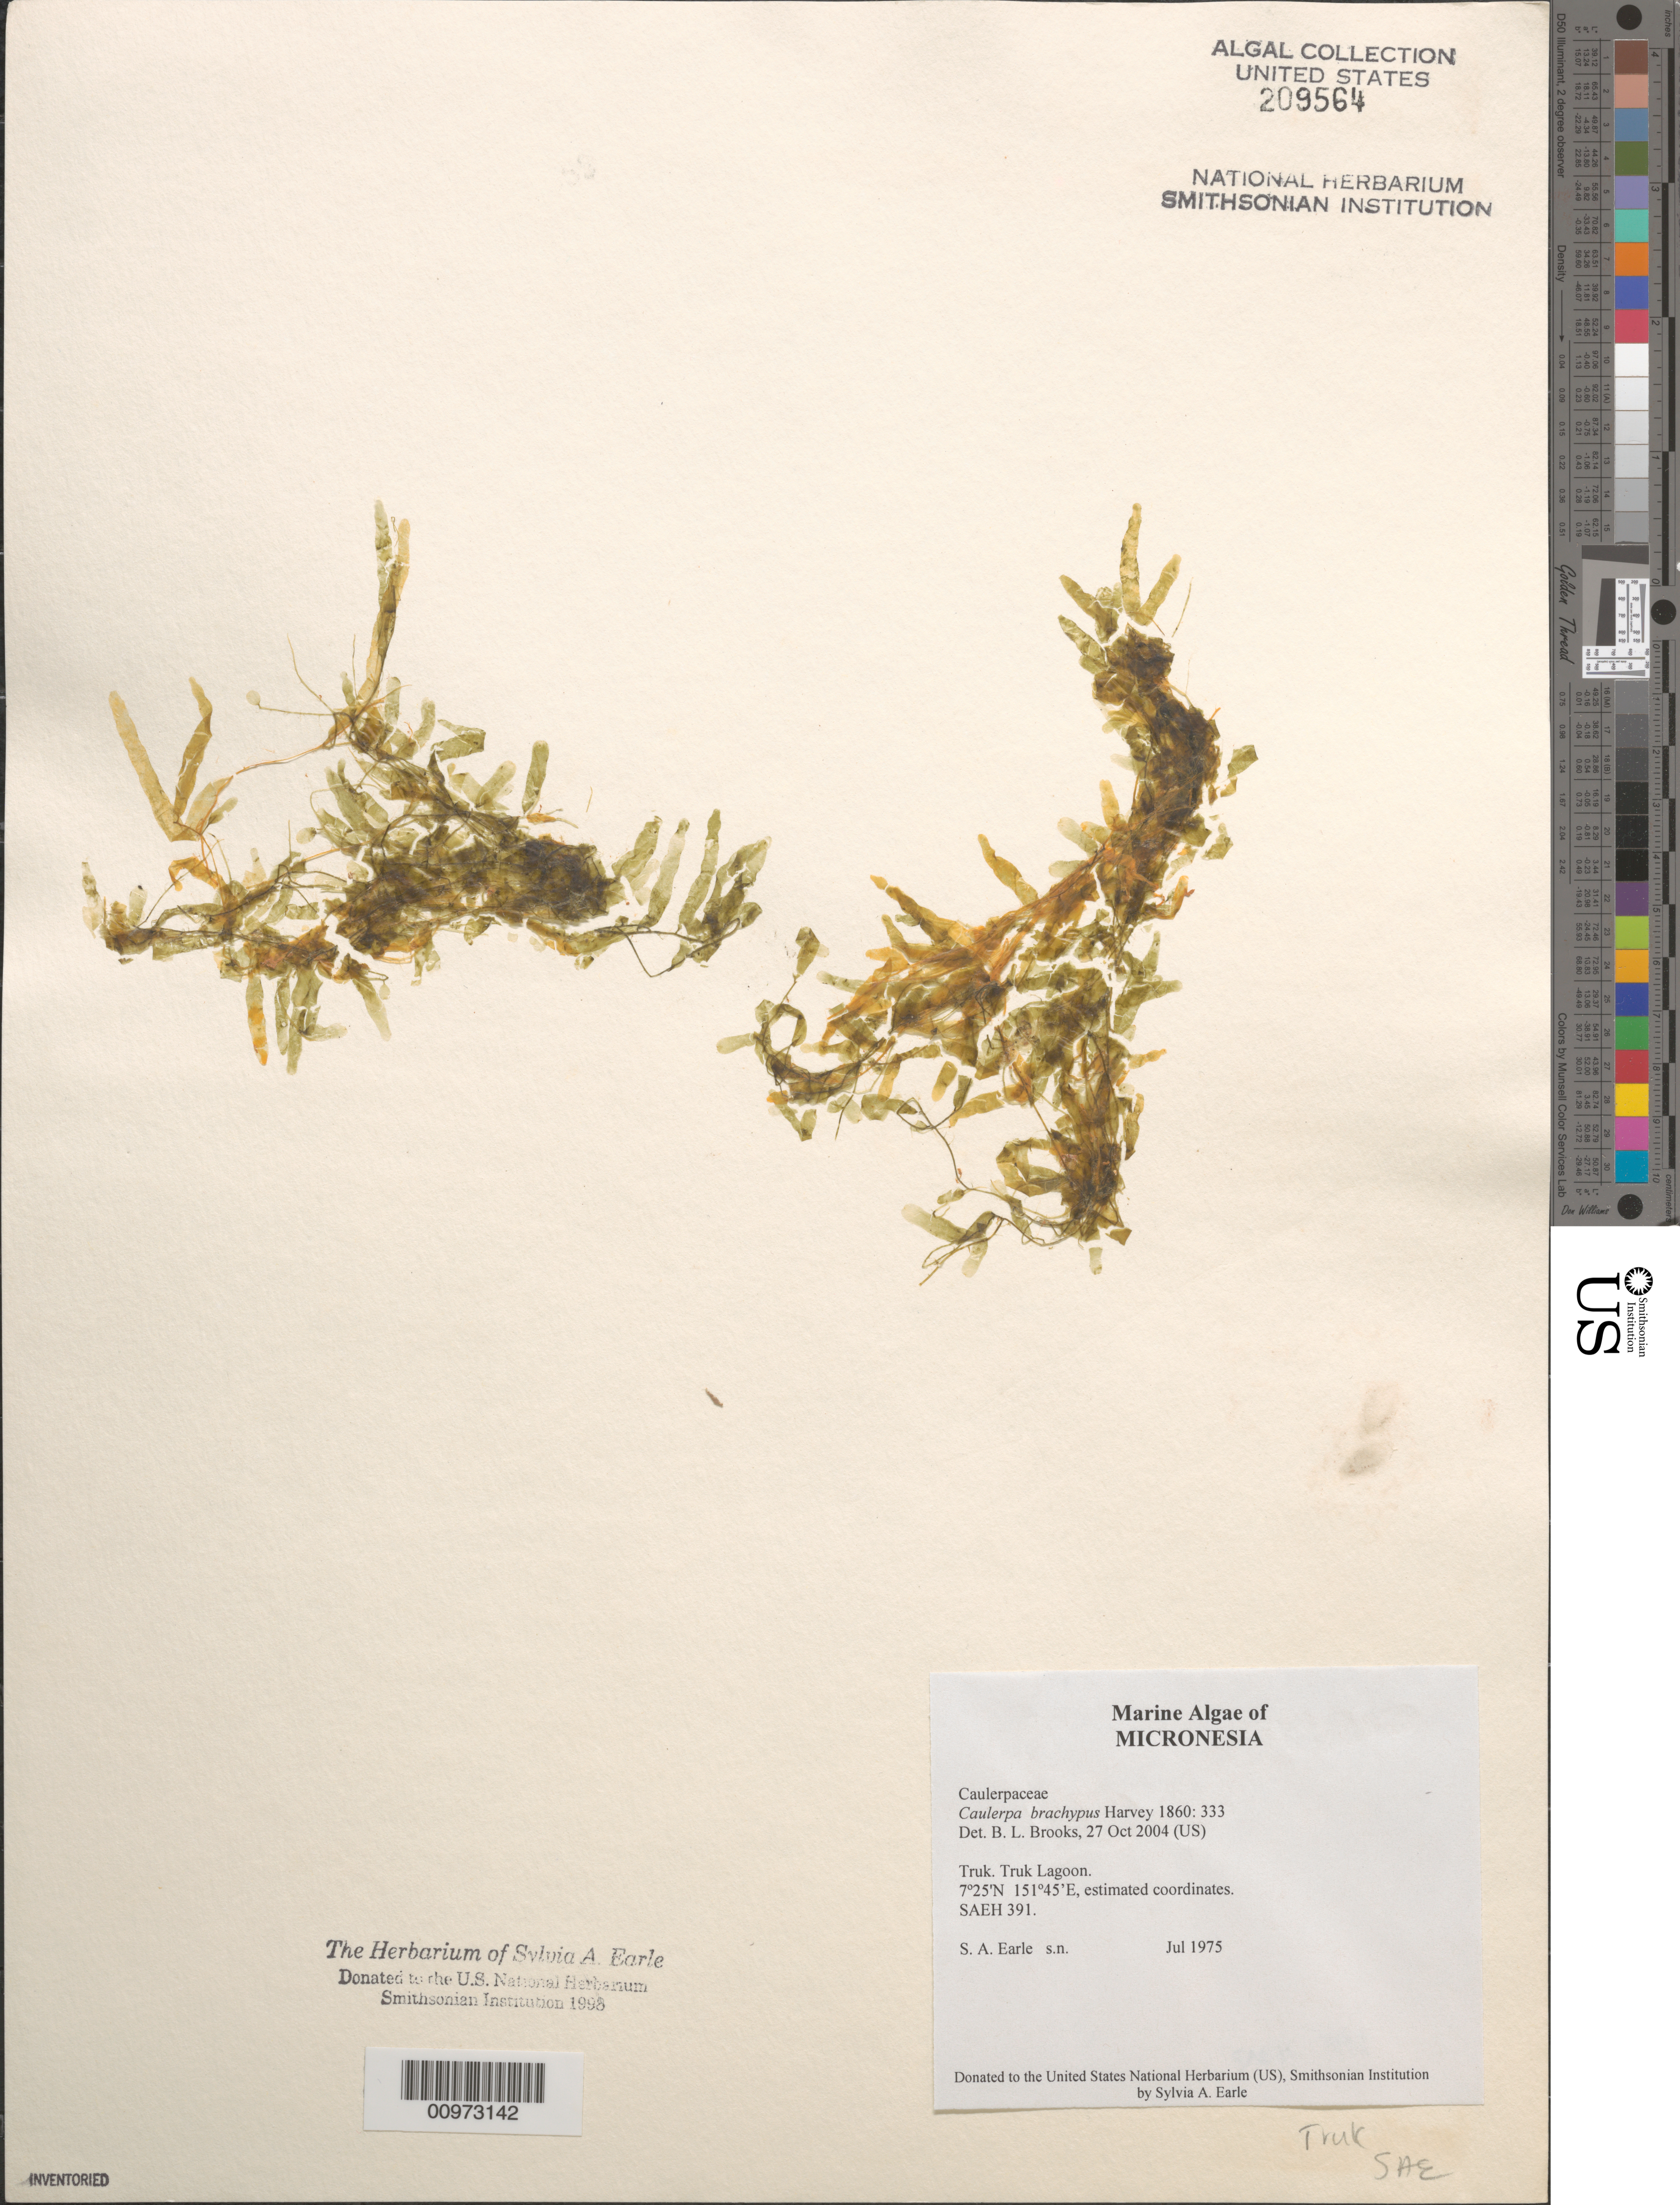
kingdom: Plantae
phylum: Chlorophyta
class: Ulvophyceae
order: Bryopsidales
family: Caulerpaceae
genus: Caulerpa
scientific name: Caulerpa brachypus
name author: Harv.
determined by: Brooks, B. L., (BOT), Smithsonian Institution - National Museum of Natural History (UNITED STATES)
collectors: S. A. Earle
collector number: SAEH 391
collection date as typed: Jul 1975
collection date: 1975-07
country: Micronesia, Federated States of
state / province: Truk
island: Truk (Chuuk) Is.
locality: Chuuk Lagoon (Truk Lagoon)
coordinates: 7 25'N, 151 45'E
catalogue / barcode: US 209564